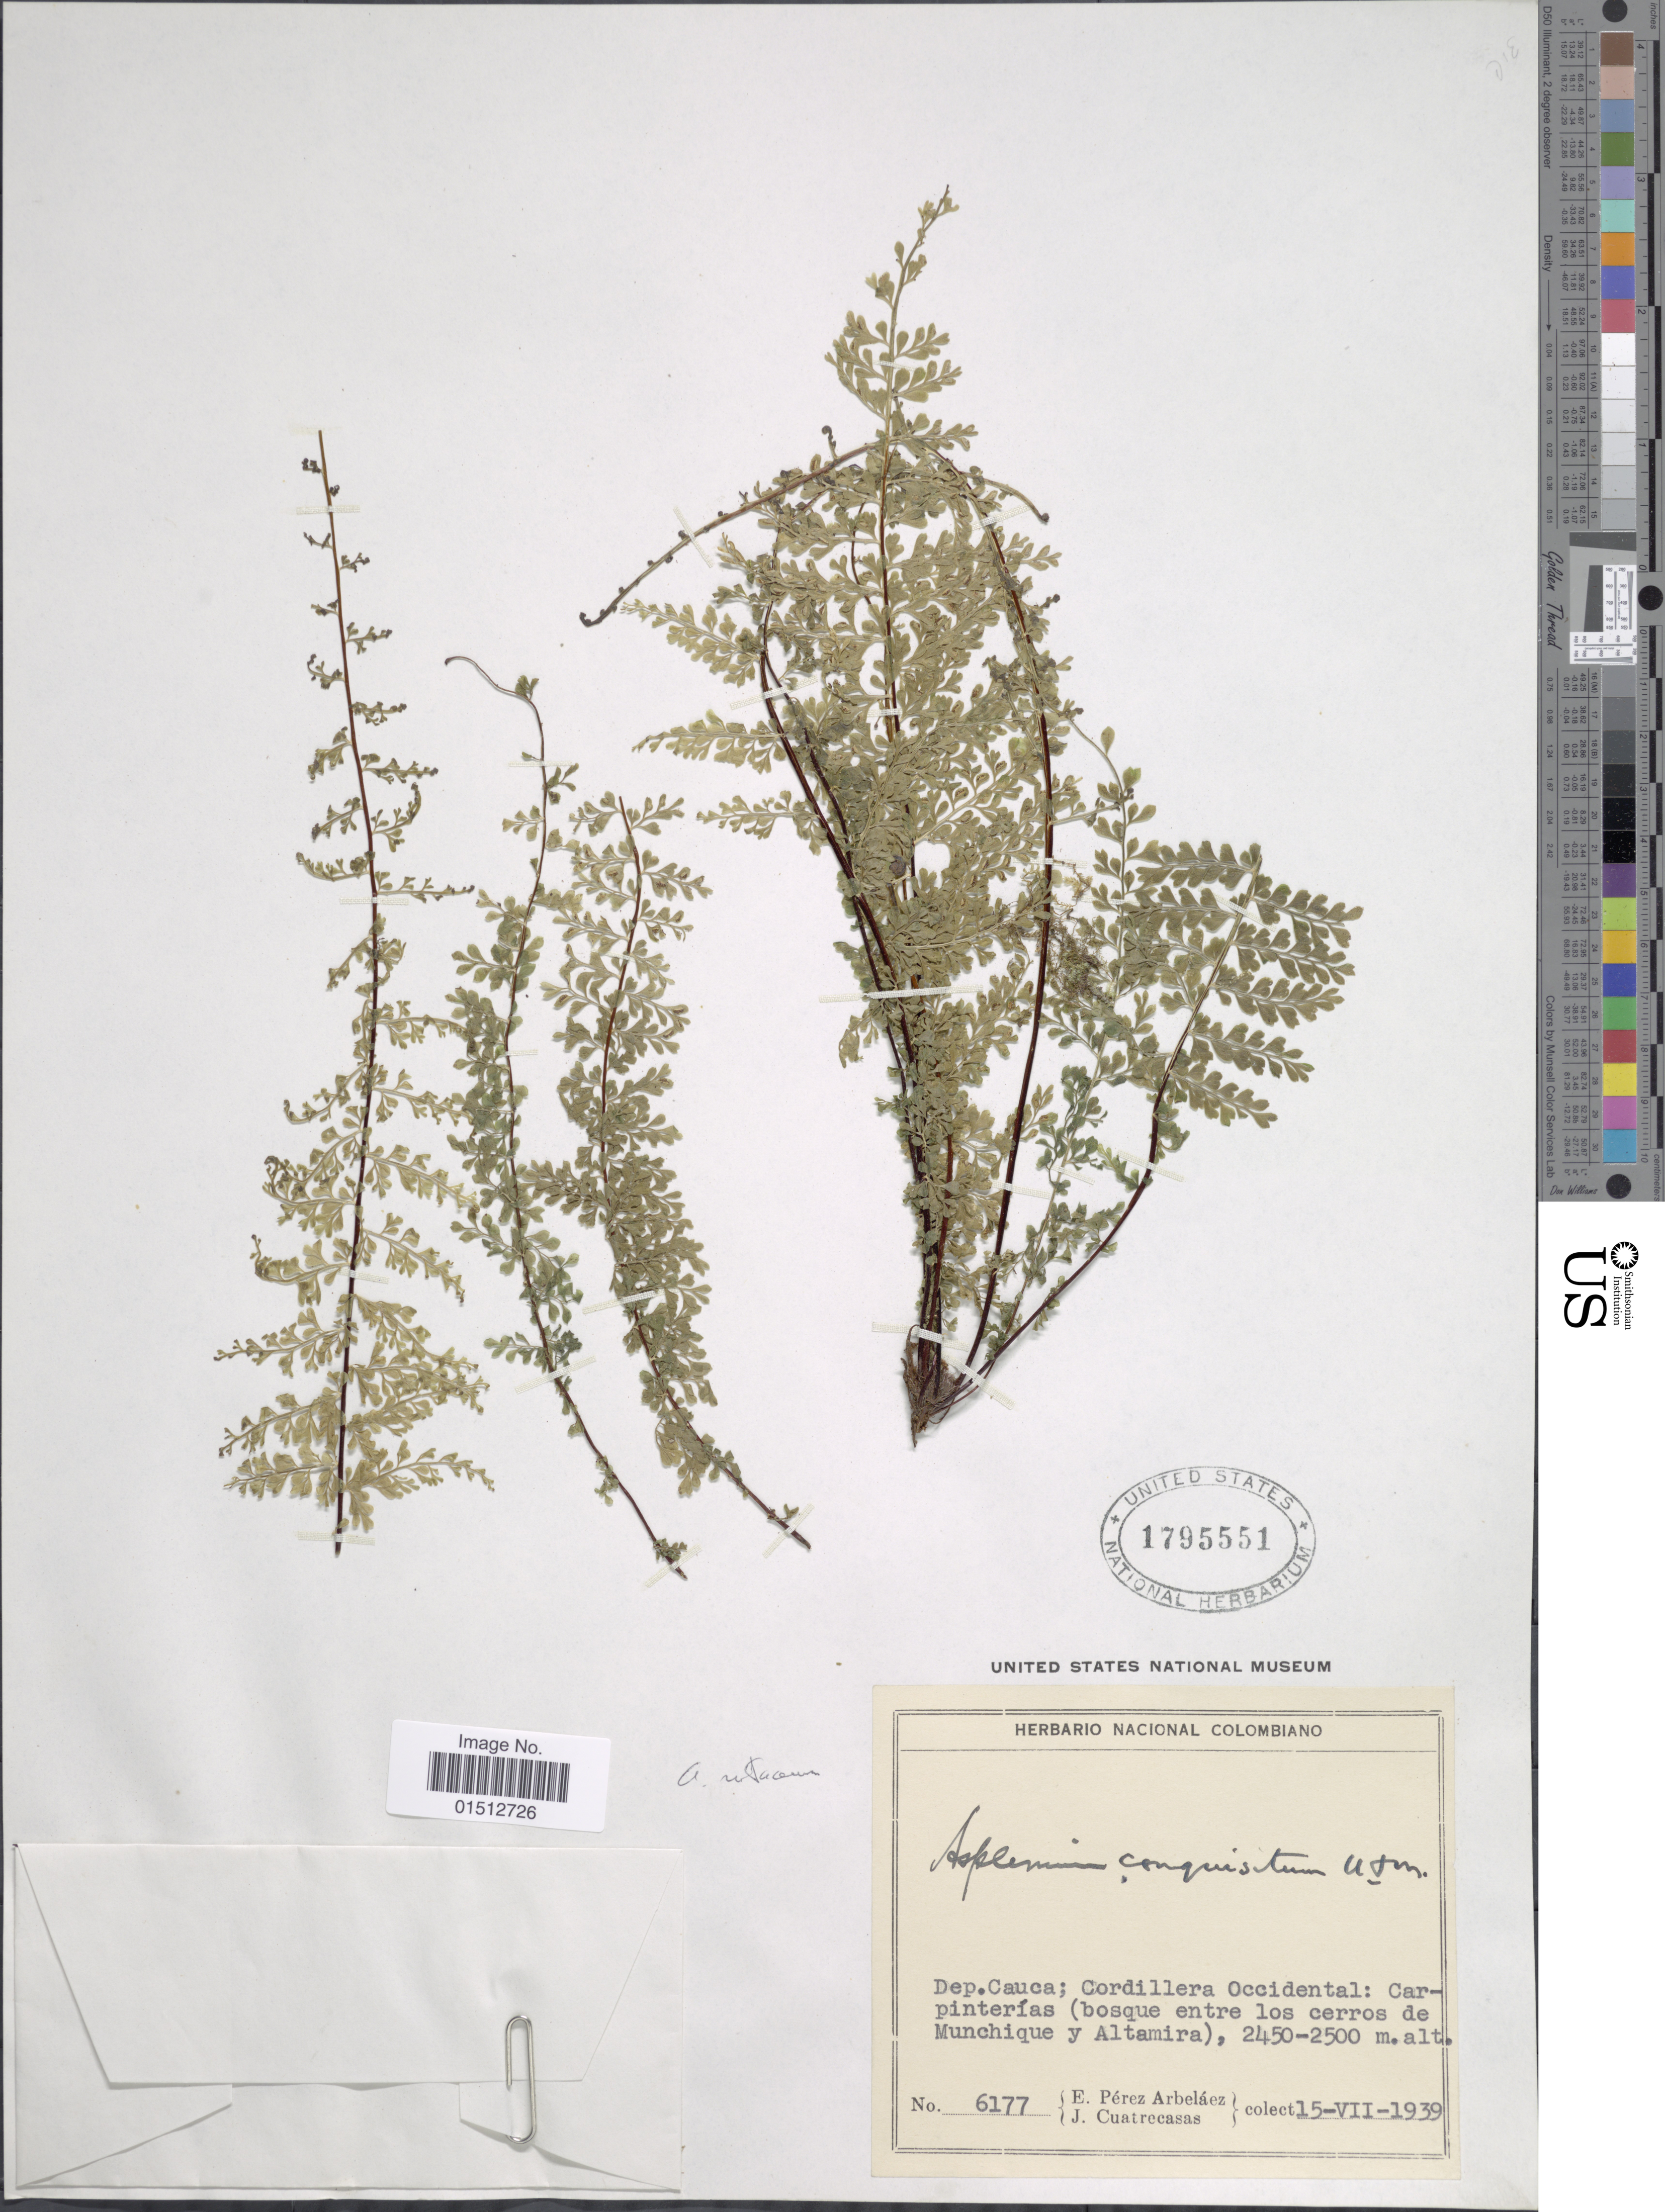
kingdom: Plantae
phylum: Tracheophyta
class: Polypodiopsida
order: Polypodiales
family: Aspleniaceae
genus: Asplenium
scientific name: Asplenium rutaceum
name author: (Willd.) Mett.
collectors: E. Pérez Arbeláez & J. Cuatrecasas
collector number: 6177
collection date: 1939-07-15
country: Colombia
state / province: Cauca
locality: Dep. Cauca; Cordillera Occidental: carpinterias (bosque entre los cerros de Munchique y Altamira).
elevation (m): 2450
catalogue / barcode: US 1795551